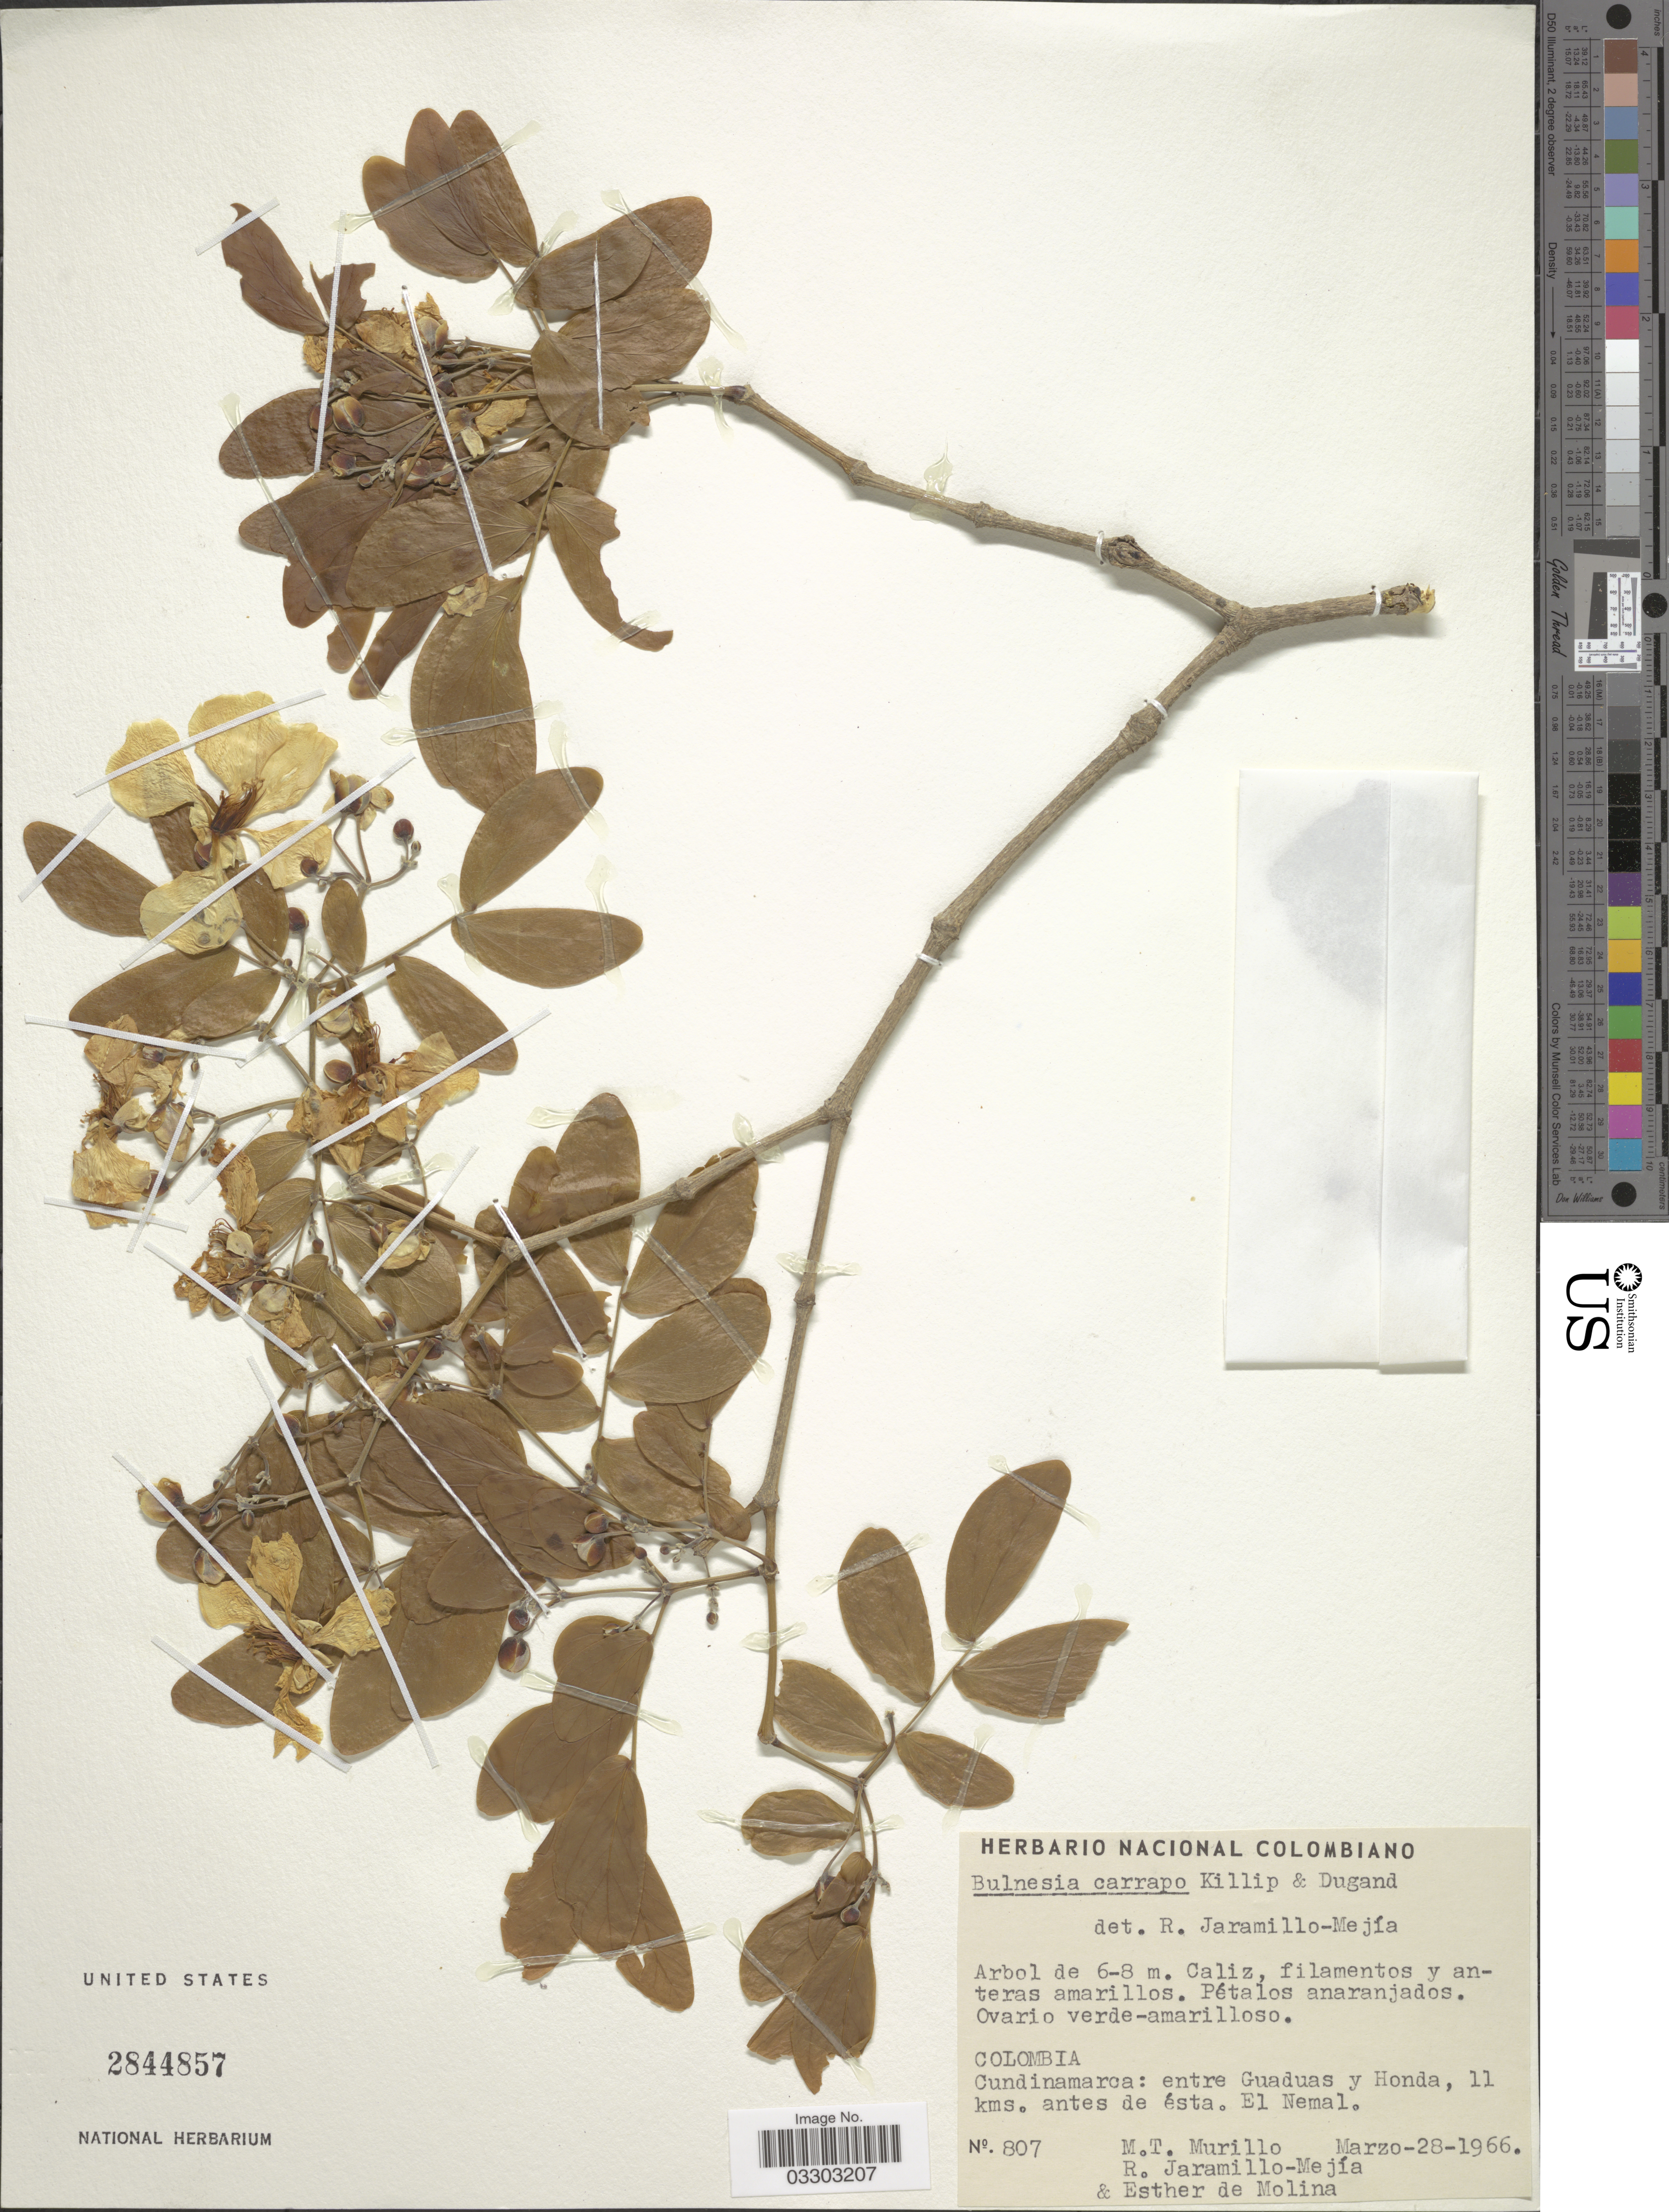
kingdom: Plantae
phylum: Tracheophyta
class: Magnoliopsida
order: Zygophyllales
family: Zygophyllaceae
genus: Gonopterodendron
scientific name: Gonopterodendron carrapo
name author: (Killip & Dugand G.) Godoy-Bürki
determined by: U.S. National Herbarium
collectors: M. Murillo, R. Jaramillo M. & E. Molina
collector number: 807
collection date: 1966-03-28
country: Colombia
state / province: Cundinamarca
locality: Entre Guaduas y Hondo, 11 kms. antes de ésta. El Nemal.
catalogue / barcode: US 2844857